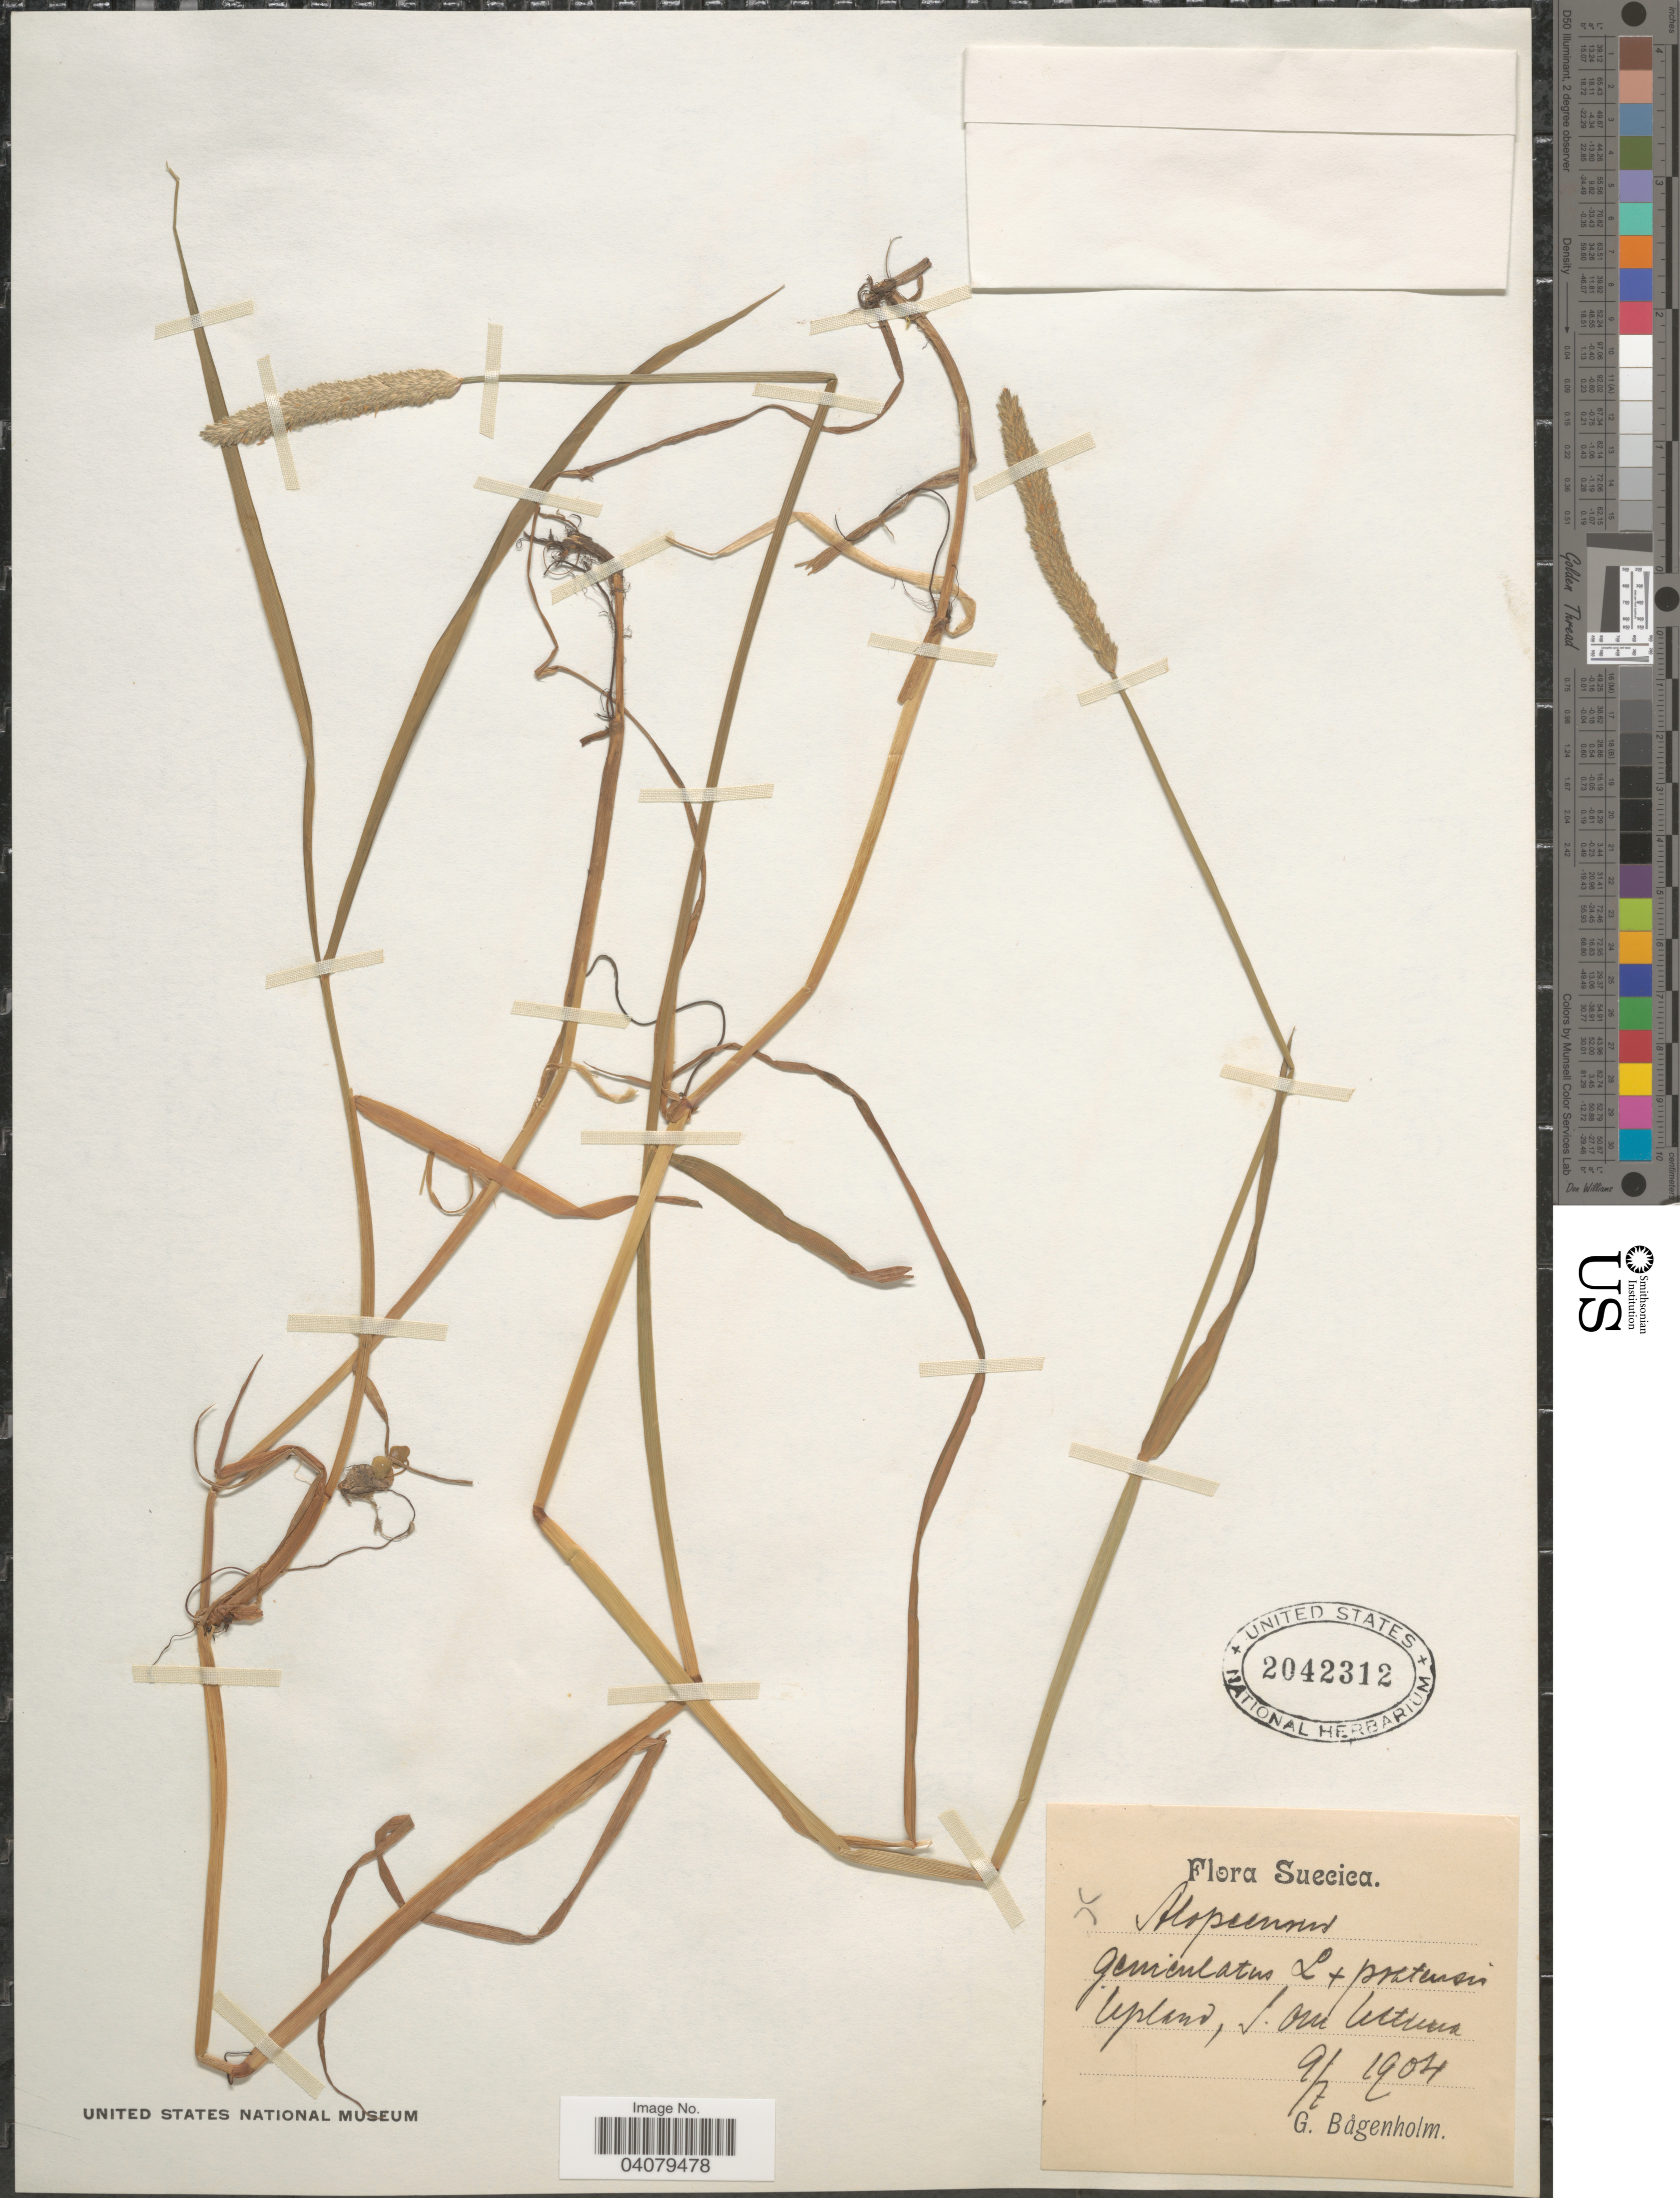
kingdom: Plantae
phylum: Tracheophyta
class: Liliopsida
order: Poales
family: Poaceae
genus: Alopecurus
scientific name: Alopecurus geniculatus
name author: L.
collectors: G. Bagenholm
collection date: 1904-07-09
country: Sweden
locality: Suecica. Upland, S. am Ultuna.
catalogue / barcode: US 2042312